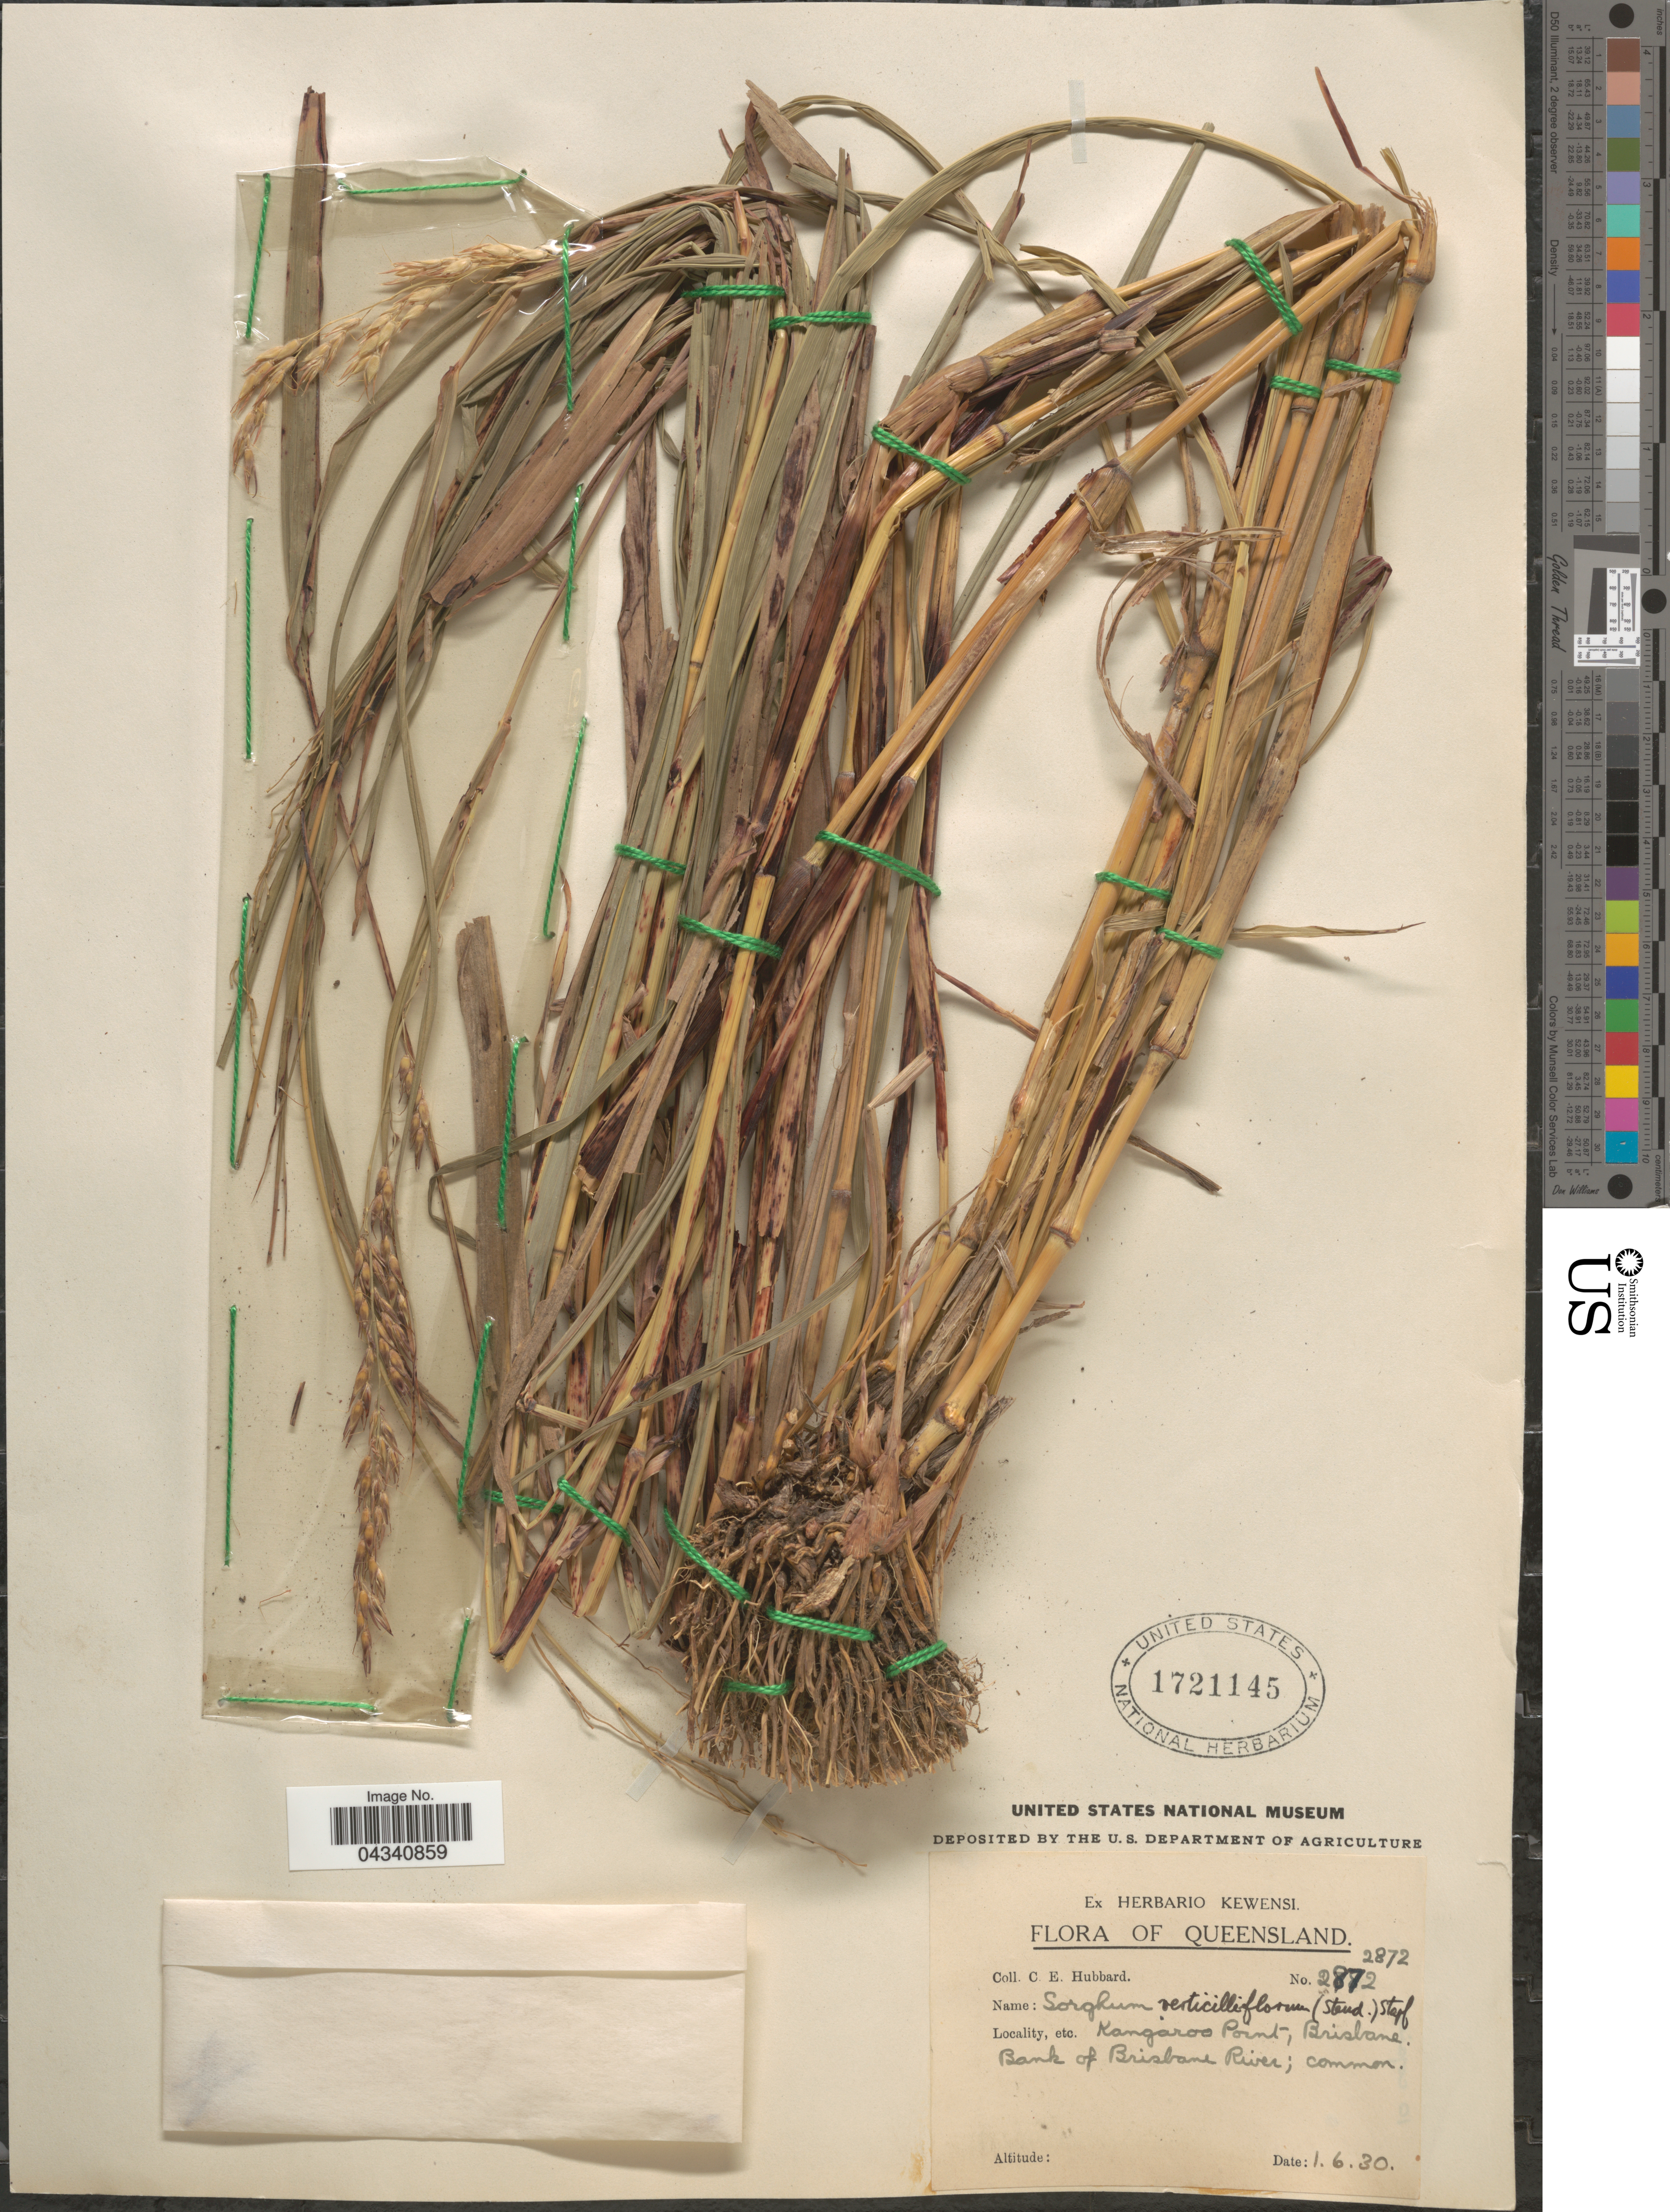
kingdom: Plantae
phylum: Tracheophyta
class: Liliopsida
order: Poales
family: Poaceae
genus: Sorghum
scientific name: Sorghum arundinaceum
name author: (Desv.) Stapf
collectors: C. E. Hubbard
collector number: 2872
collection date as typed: Transcribed d/m/y: 1/6/30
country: Australia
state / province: Queensland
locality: Kangaroo Point, Brisbane. Bank of Brisbane River.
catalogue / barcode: US 1721145